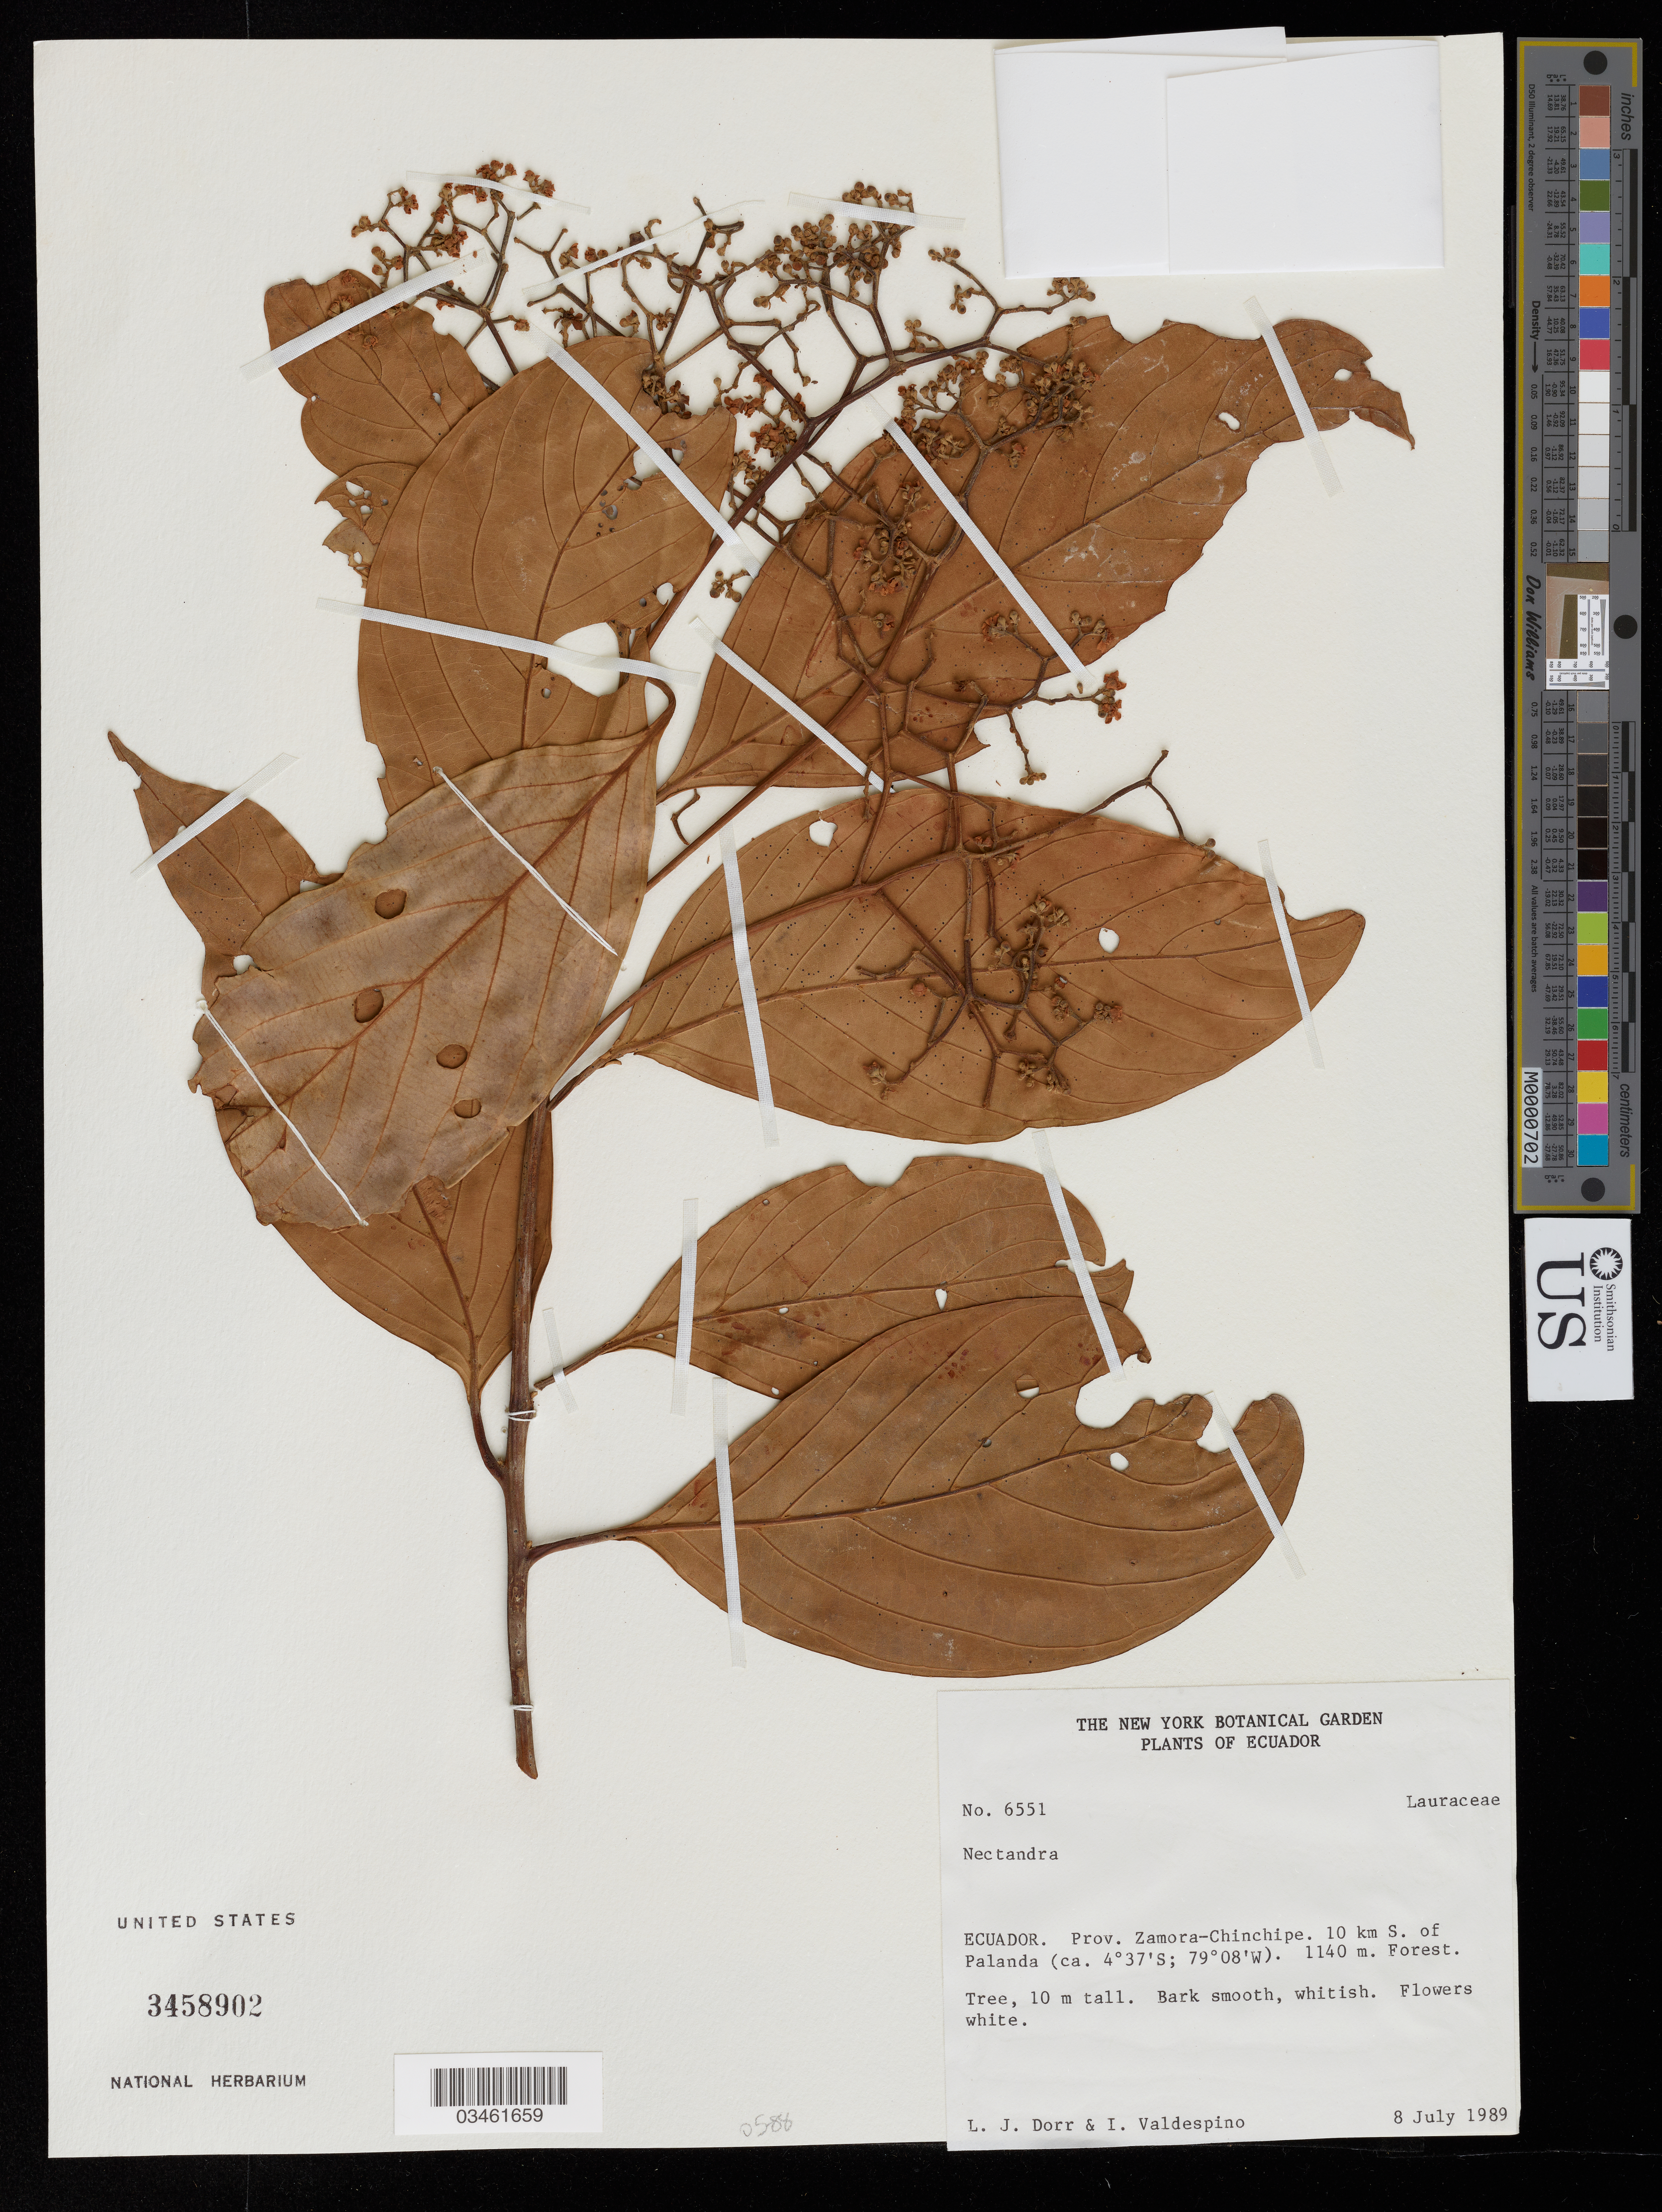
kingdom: Plantae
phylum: Tracheophyta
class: Magnoliopsida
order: Laurales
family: Lauraceae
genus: Nectandra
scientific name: Nectandra sp.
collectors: L. J. Dorr & I. Valdespino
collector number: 6551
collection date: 1989-07-08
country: Ecuador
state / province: Zamora-Chinchipe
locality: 10 km S. of Palanda.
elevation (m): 1140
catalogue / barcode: US 3458902